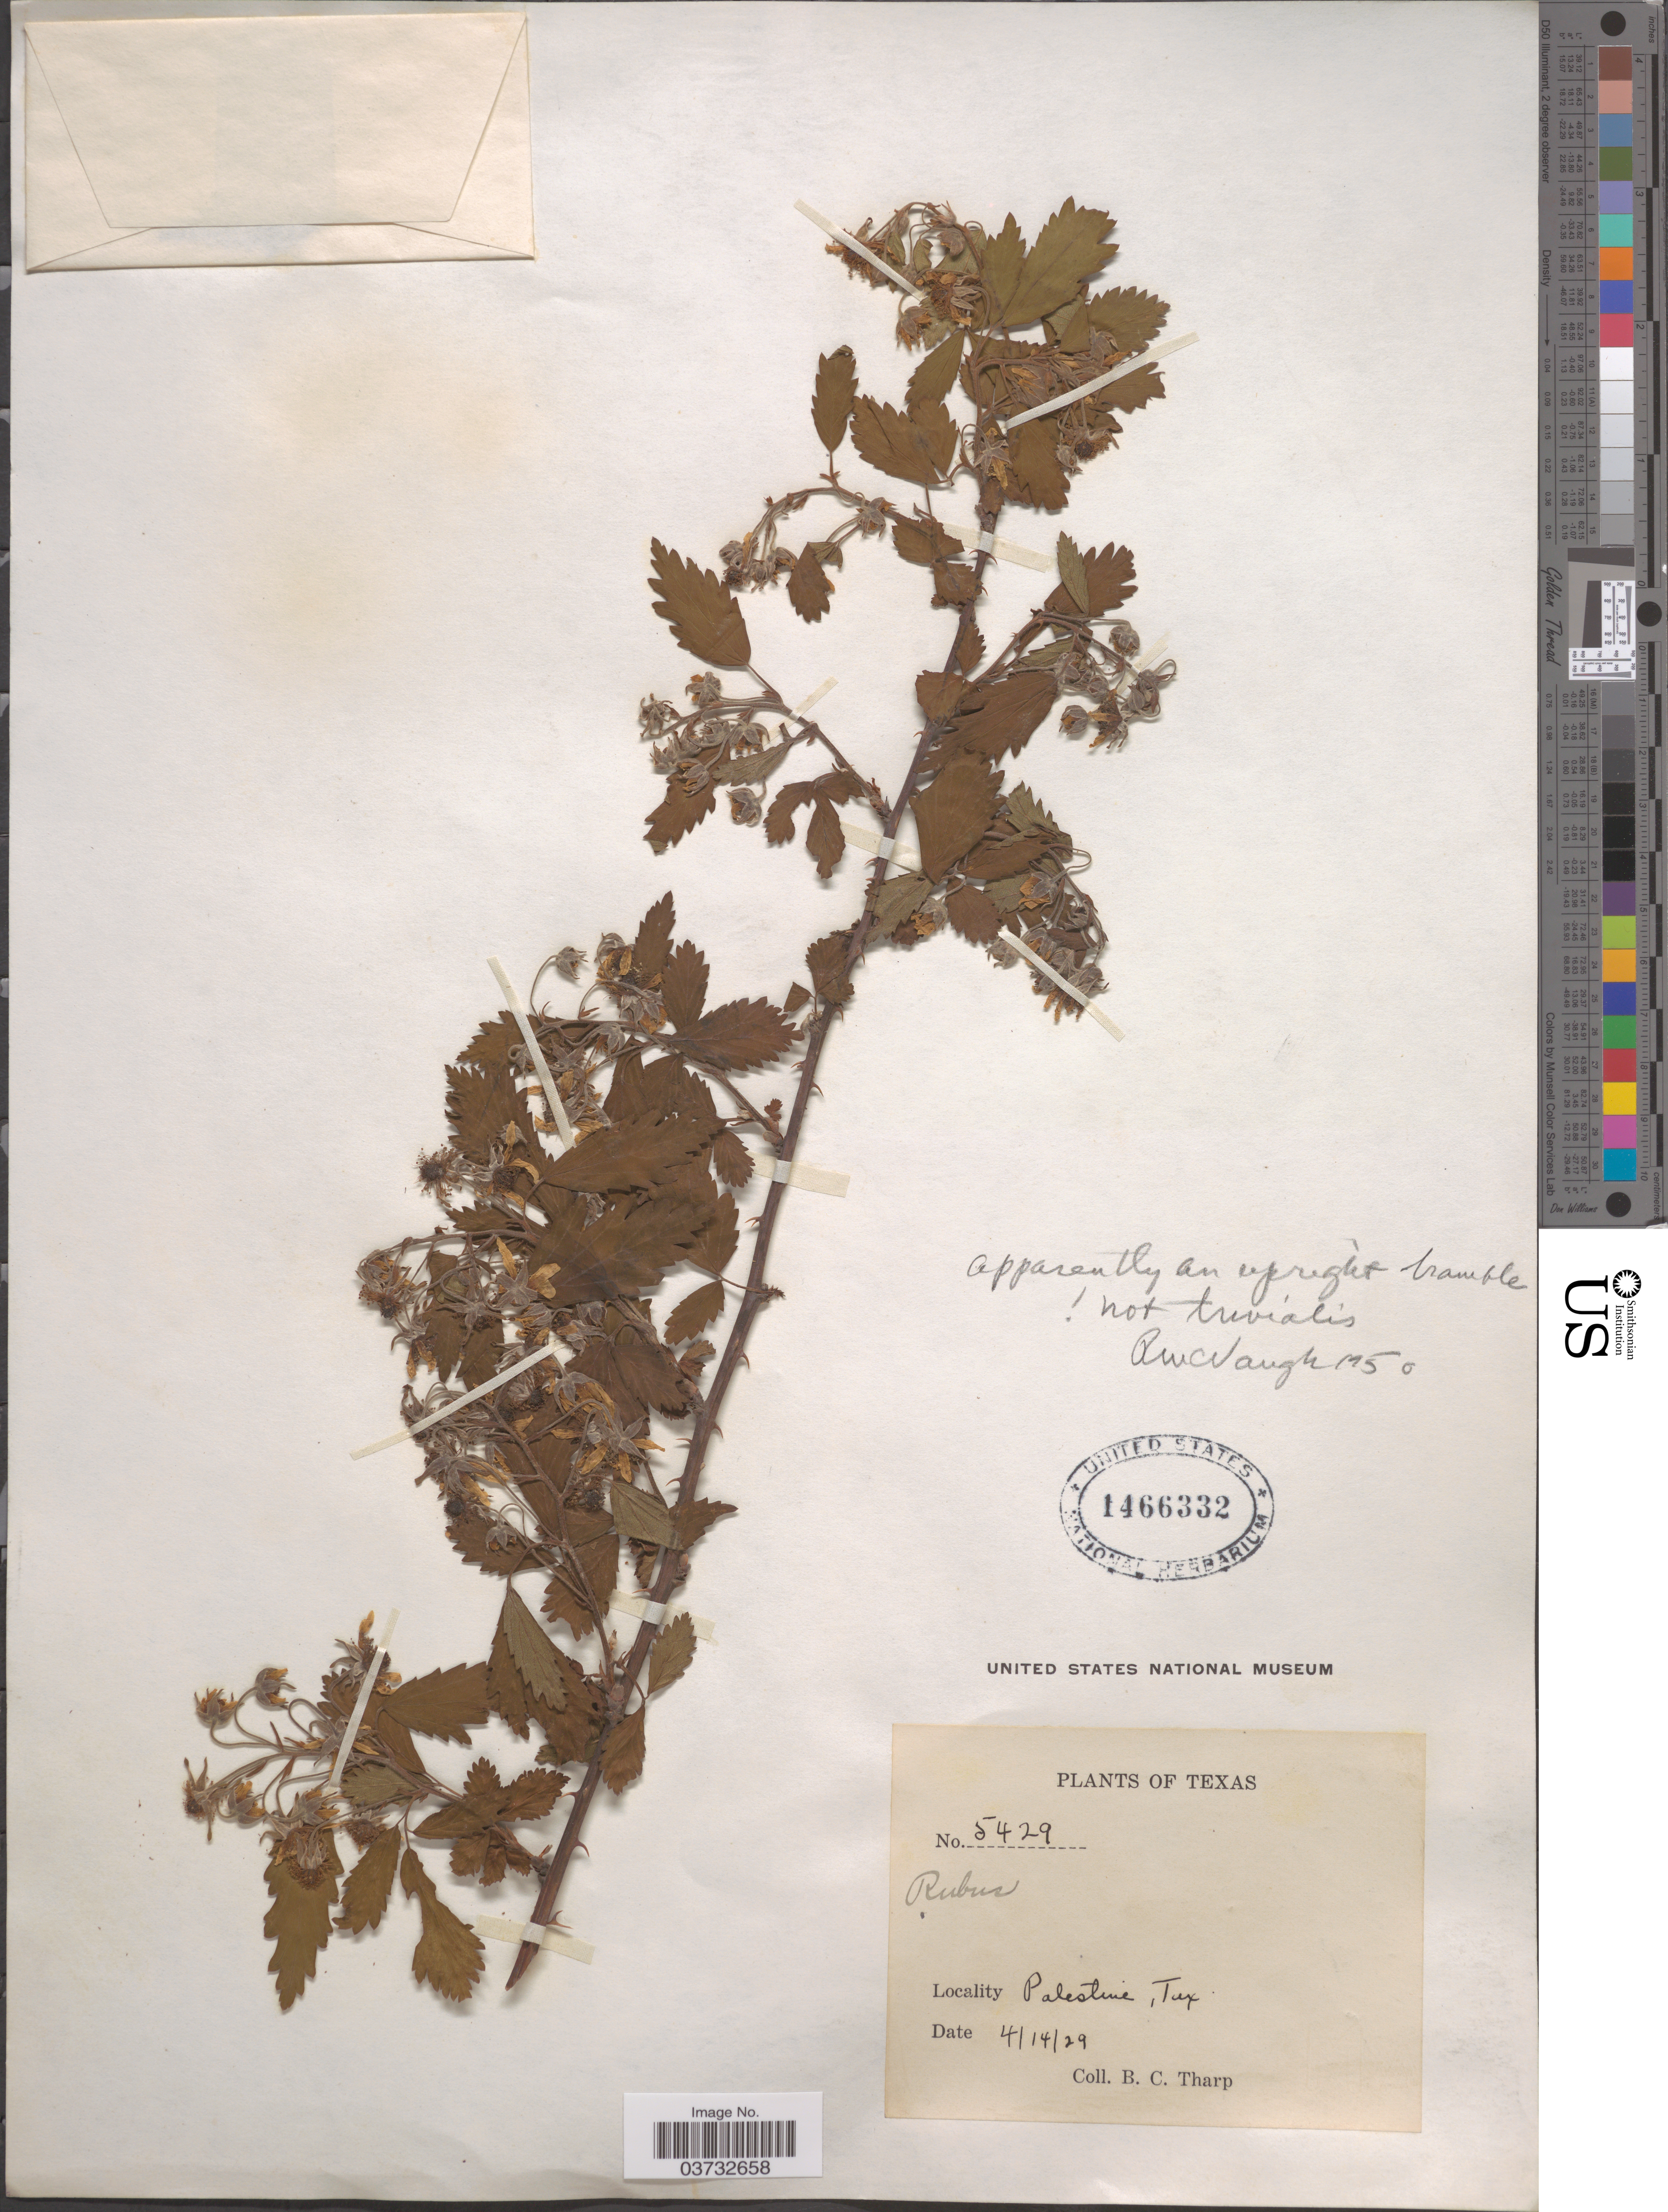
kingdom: Plantae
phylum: Tracheophyta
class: Magnoliopsida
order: Rosales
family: Rosaceae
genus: Rubus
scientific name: Rubus sp.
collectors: B. C. Tharp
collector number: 5429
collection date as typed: Transcribed d/m/y: 14/4/29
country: United States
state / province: Texas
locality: Palestine.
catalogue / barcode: US 1466332